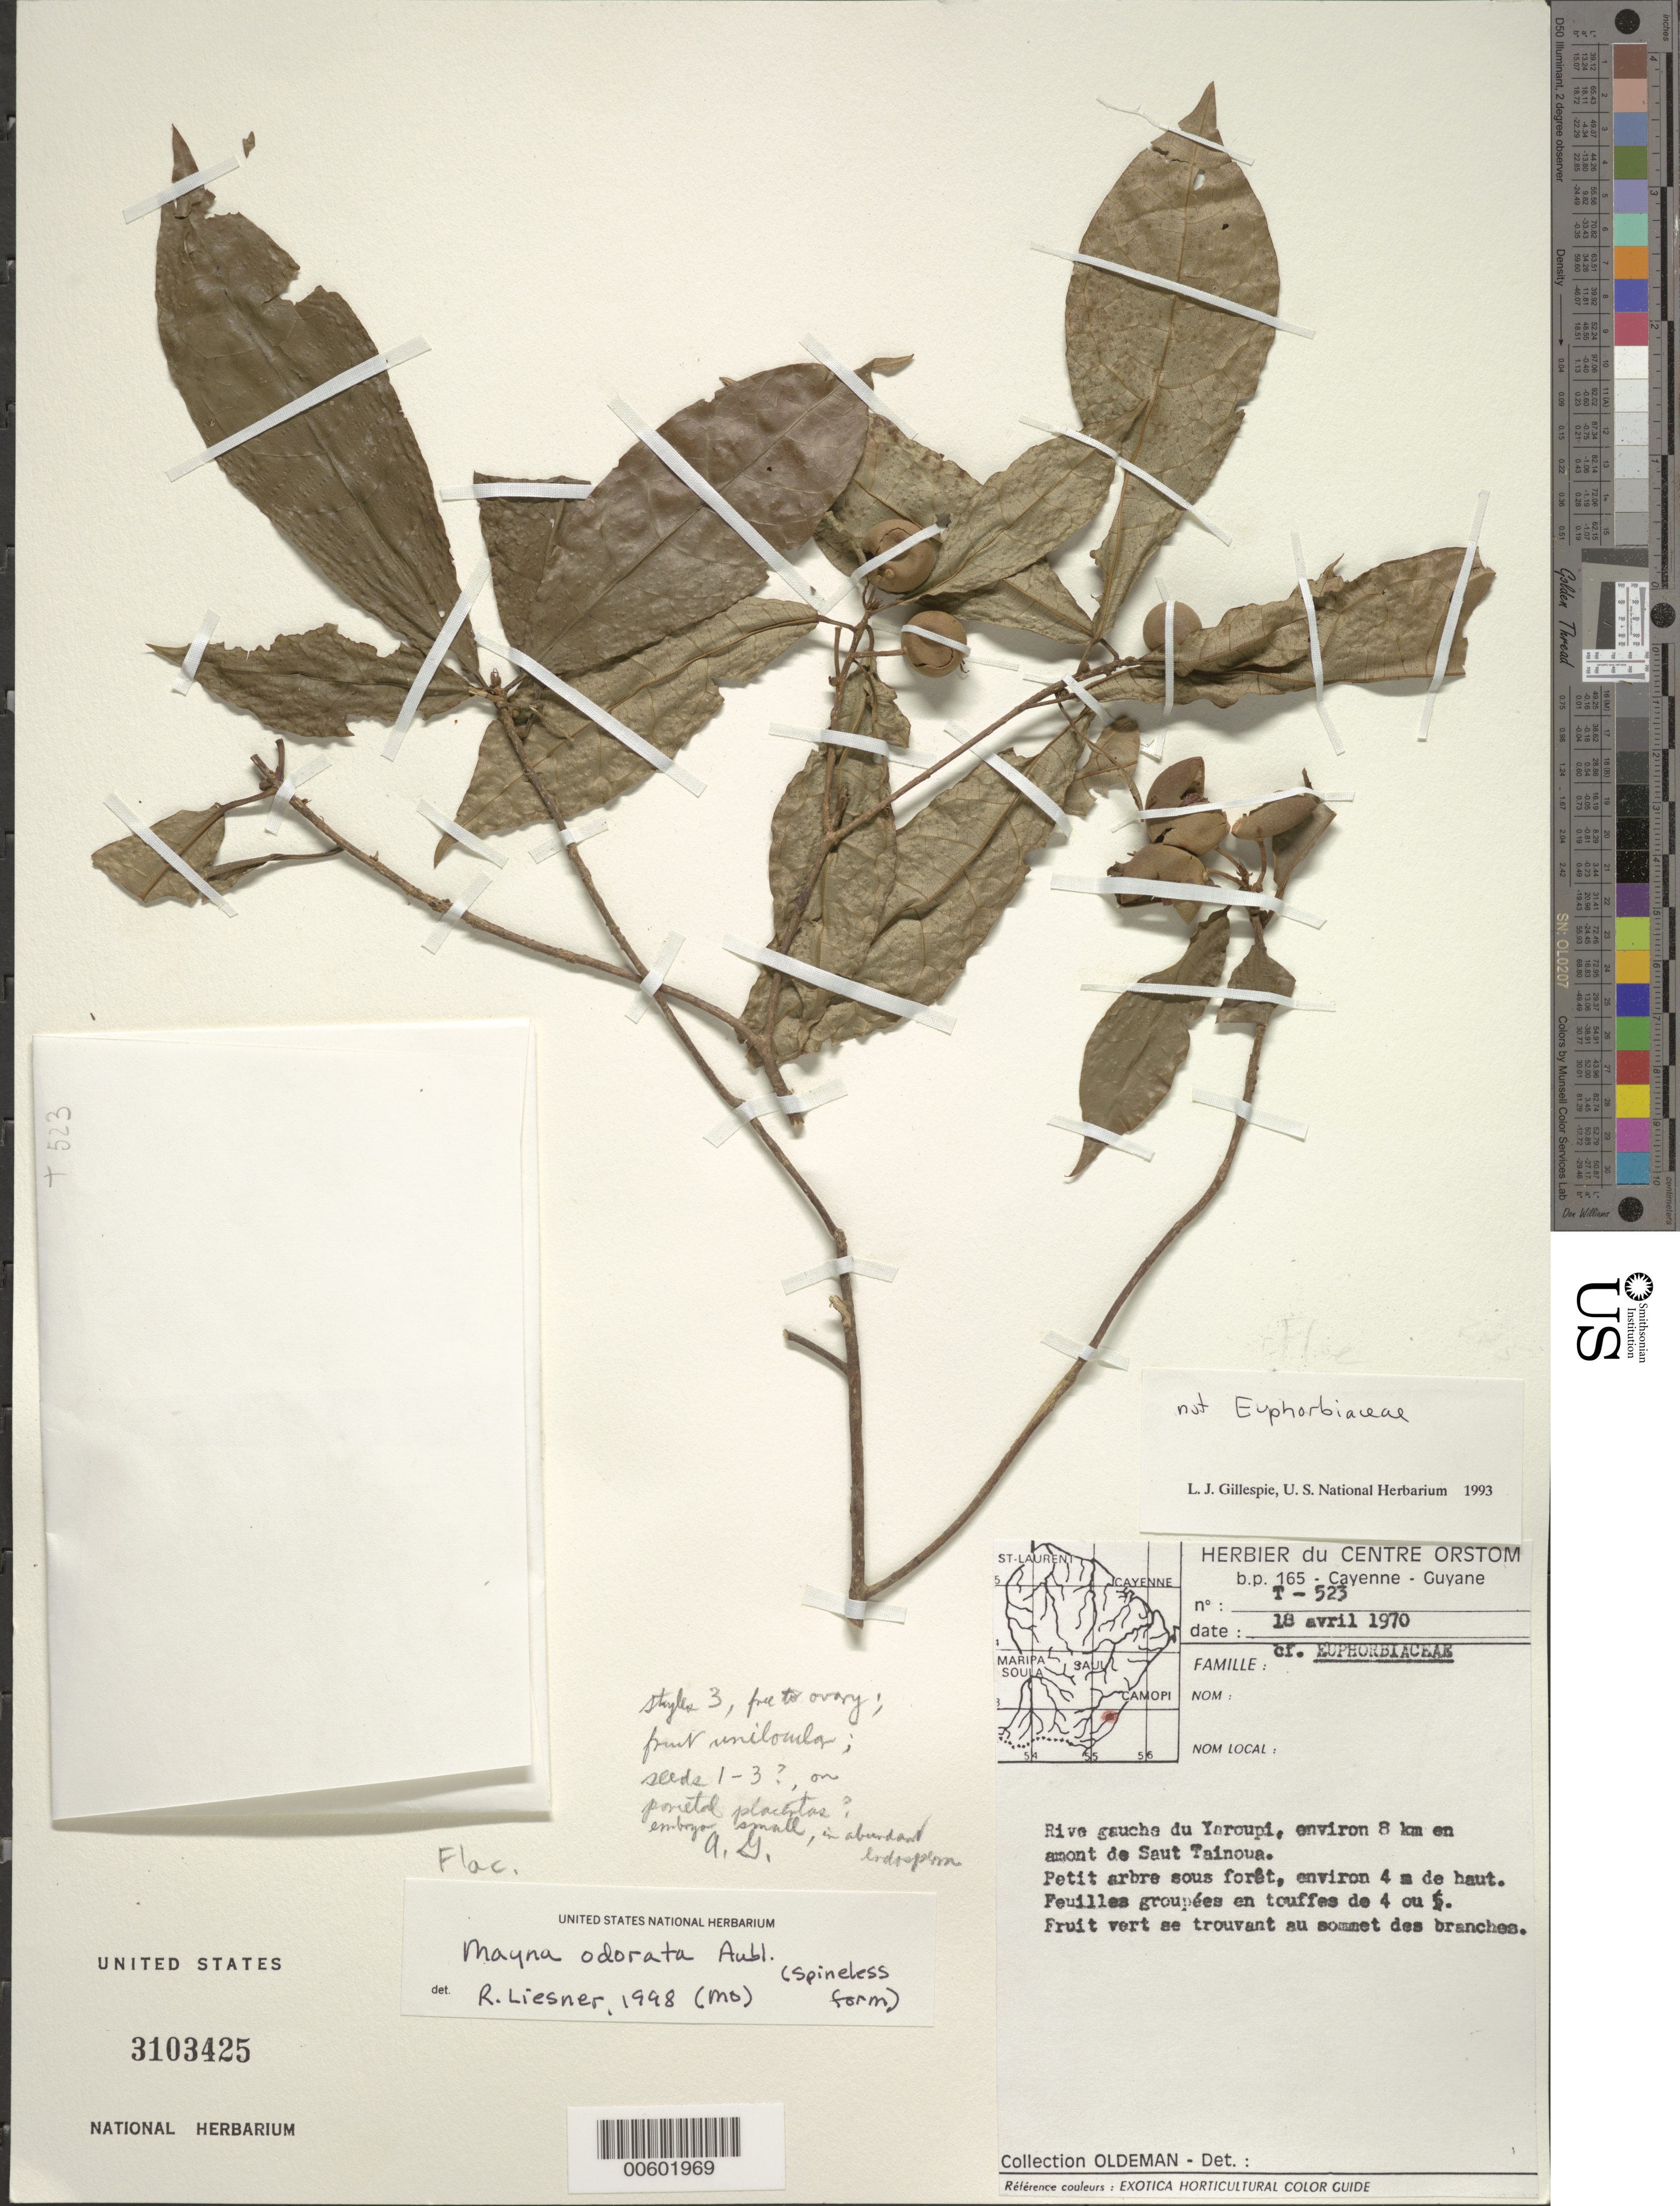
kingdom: Plantae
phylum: Tracheophyta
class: Magnoliopsida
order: Malpighiales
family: Achariaceae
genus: Mayna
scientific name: Mayna odorata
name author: Aubl.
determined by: Liesner, R. L.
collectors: R. Oldeman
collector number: T 523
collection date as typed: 18-Apr-70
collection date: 1970-04-18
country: French Guiana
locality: Yaroupi, env. 8 km en amont du saut Tainoua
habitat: Forest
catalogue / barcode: US 3103425